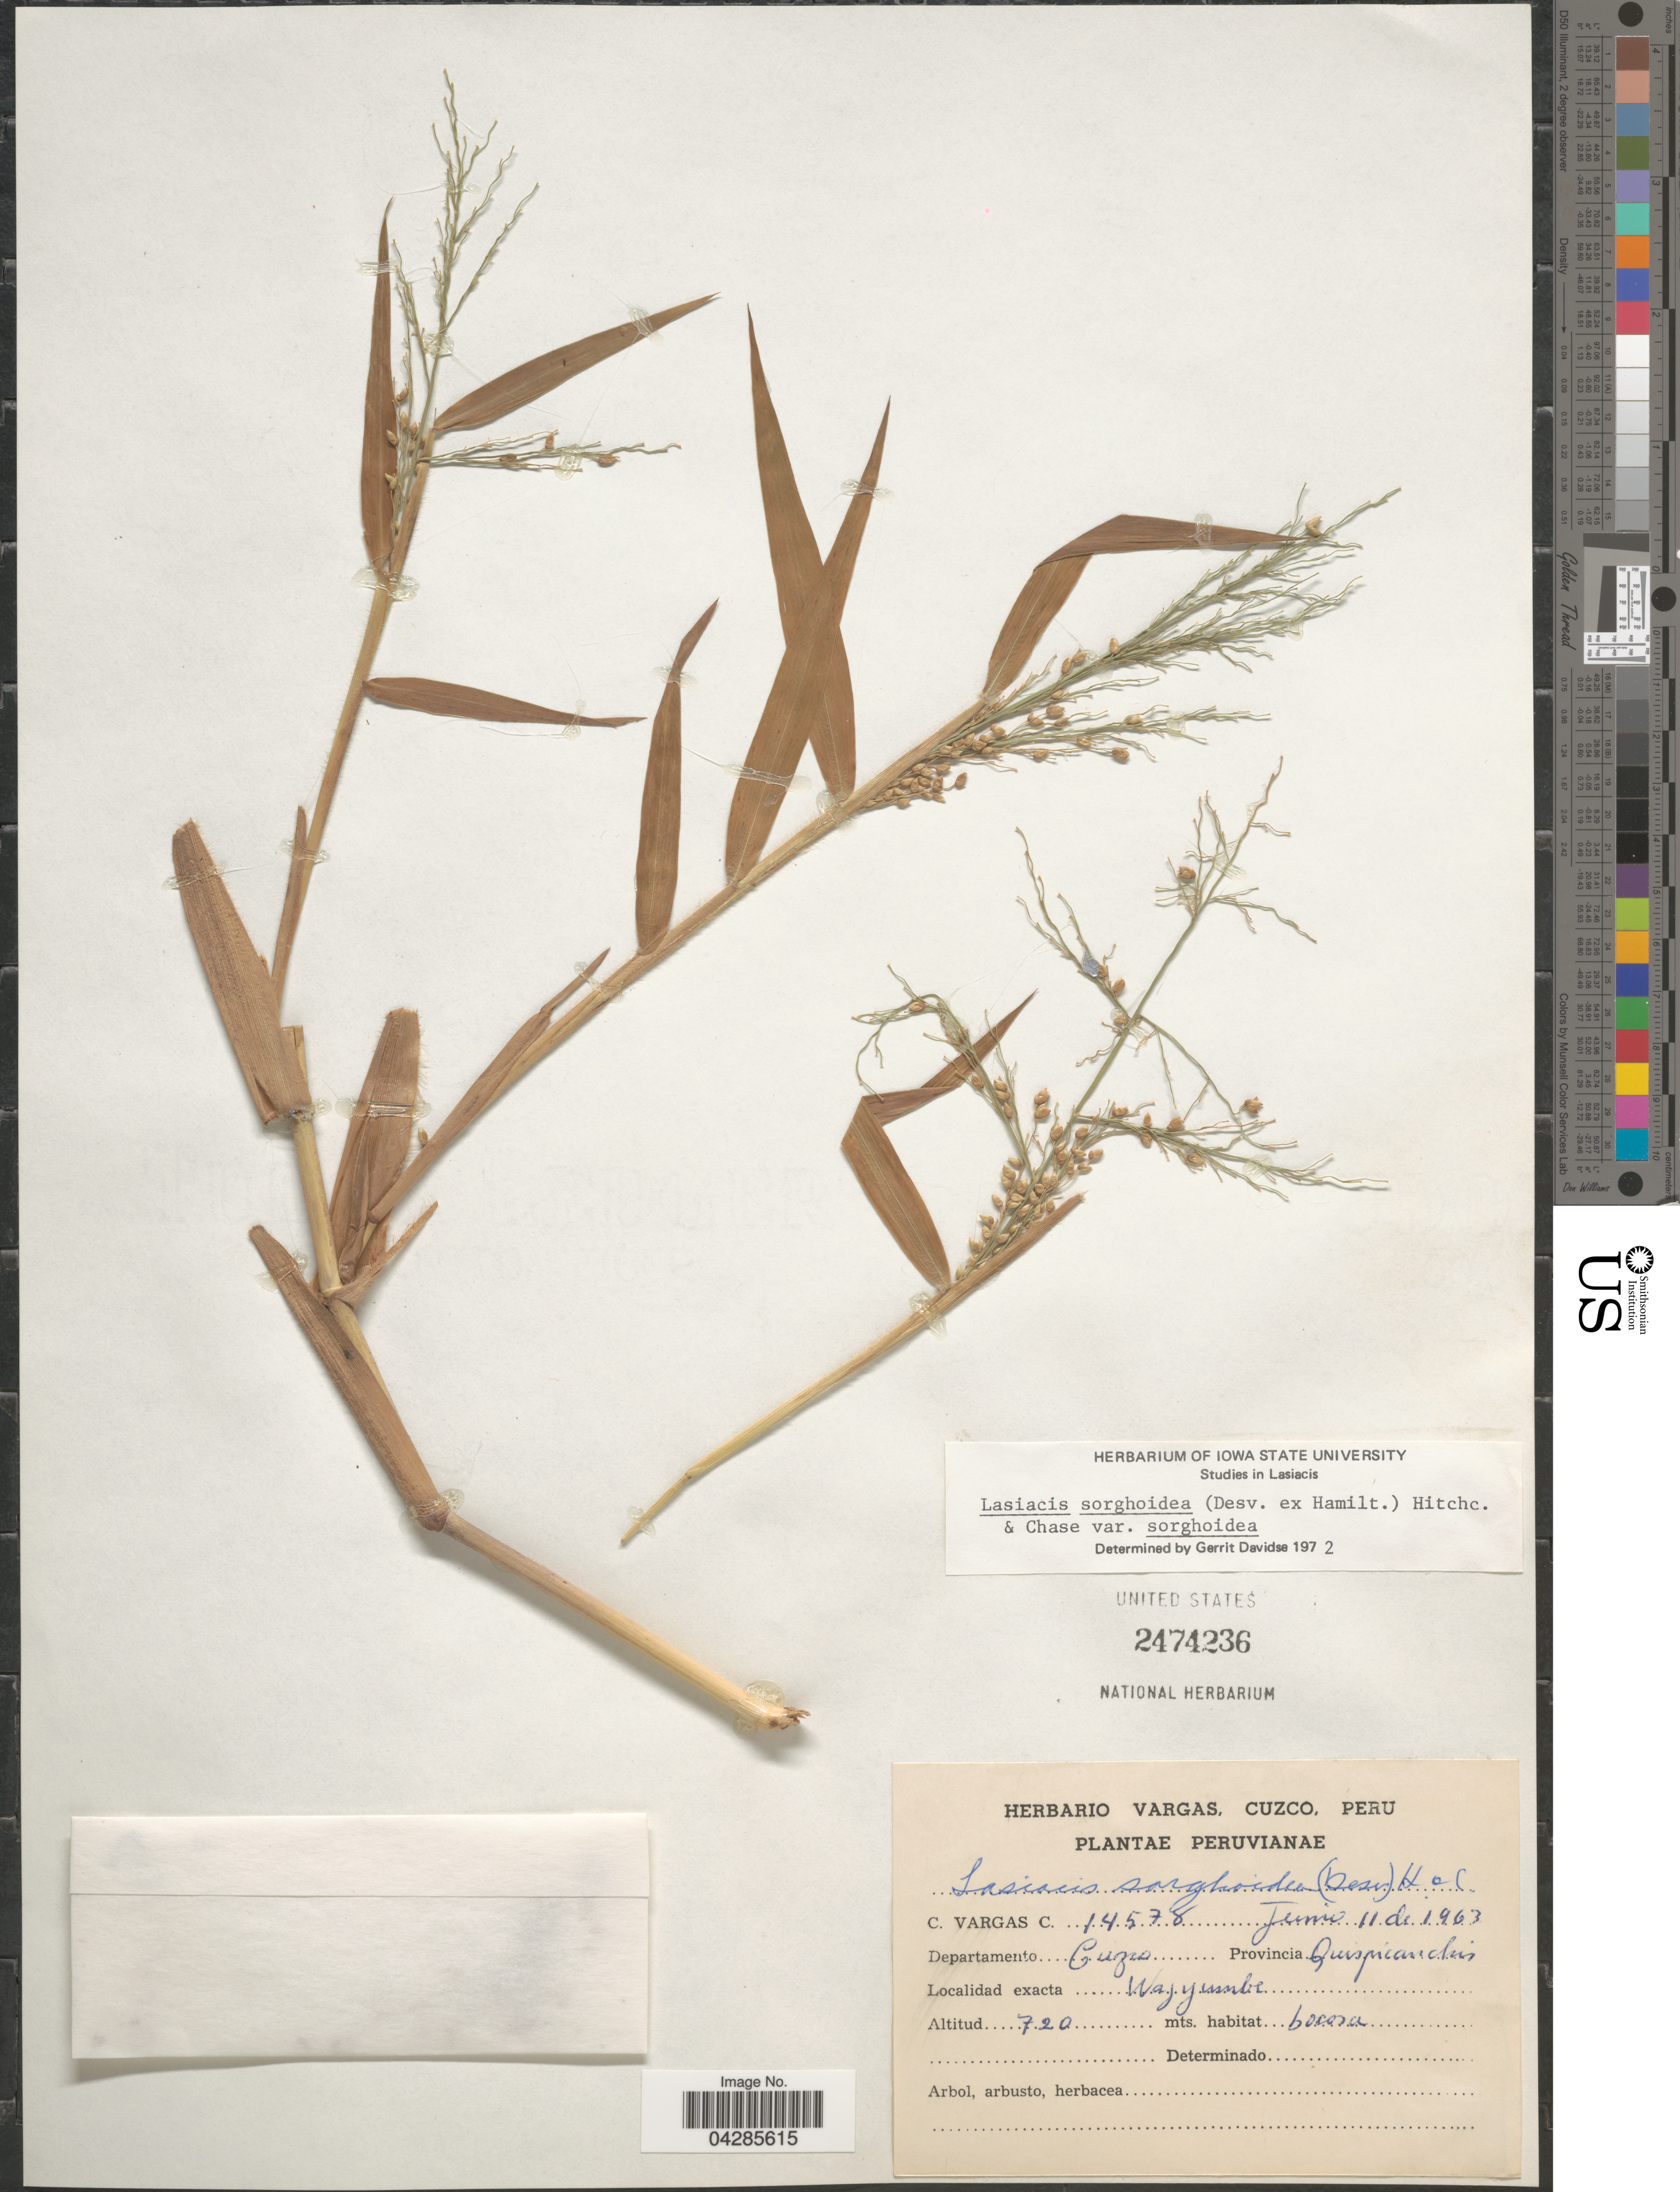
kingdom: Plantae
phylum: Tracheophyta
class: Liliopsida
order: Poales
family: Poaceae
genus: Lasiacis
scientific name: Lasiacis sorghoidea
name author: (Desv. ex Ham.) Hitchc. & Chase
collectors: C. Vargas Calderón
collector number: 14578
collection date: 1963-06-11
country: Peru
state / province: Cusco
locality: Wajyumbe, Provincia Quispicanchis, Departamento Cuzco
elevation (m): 720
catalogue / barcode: US 2474236